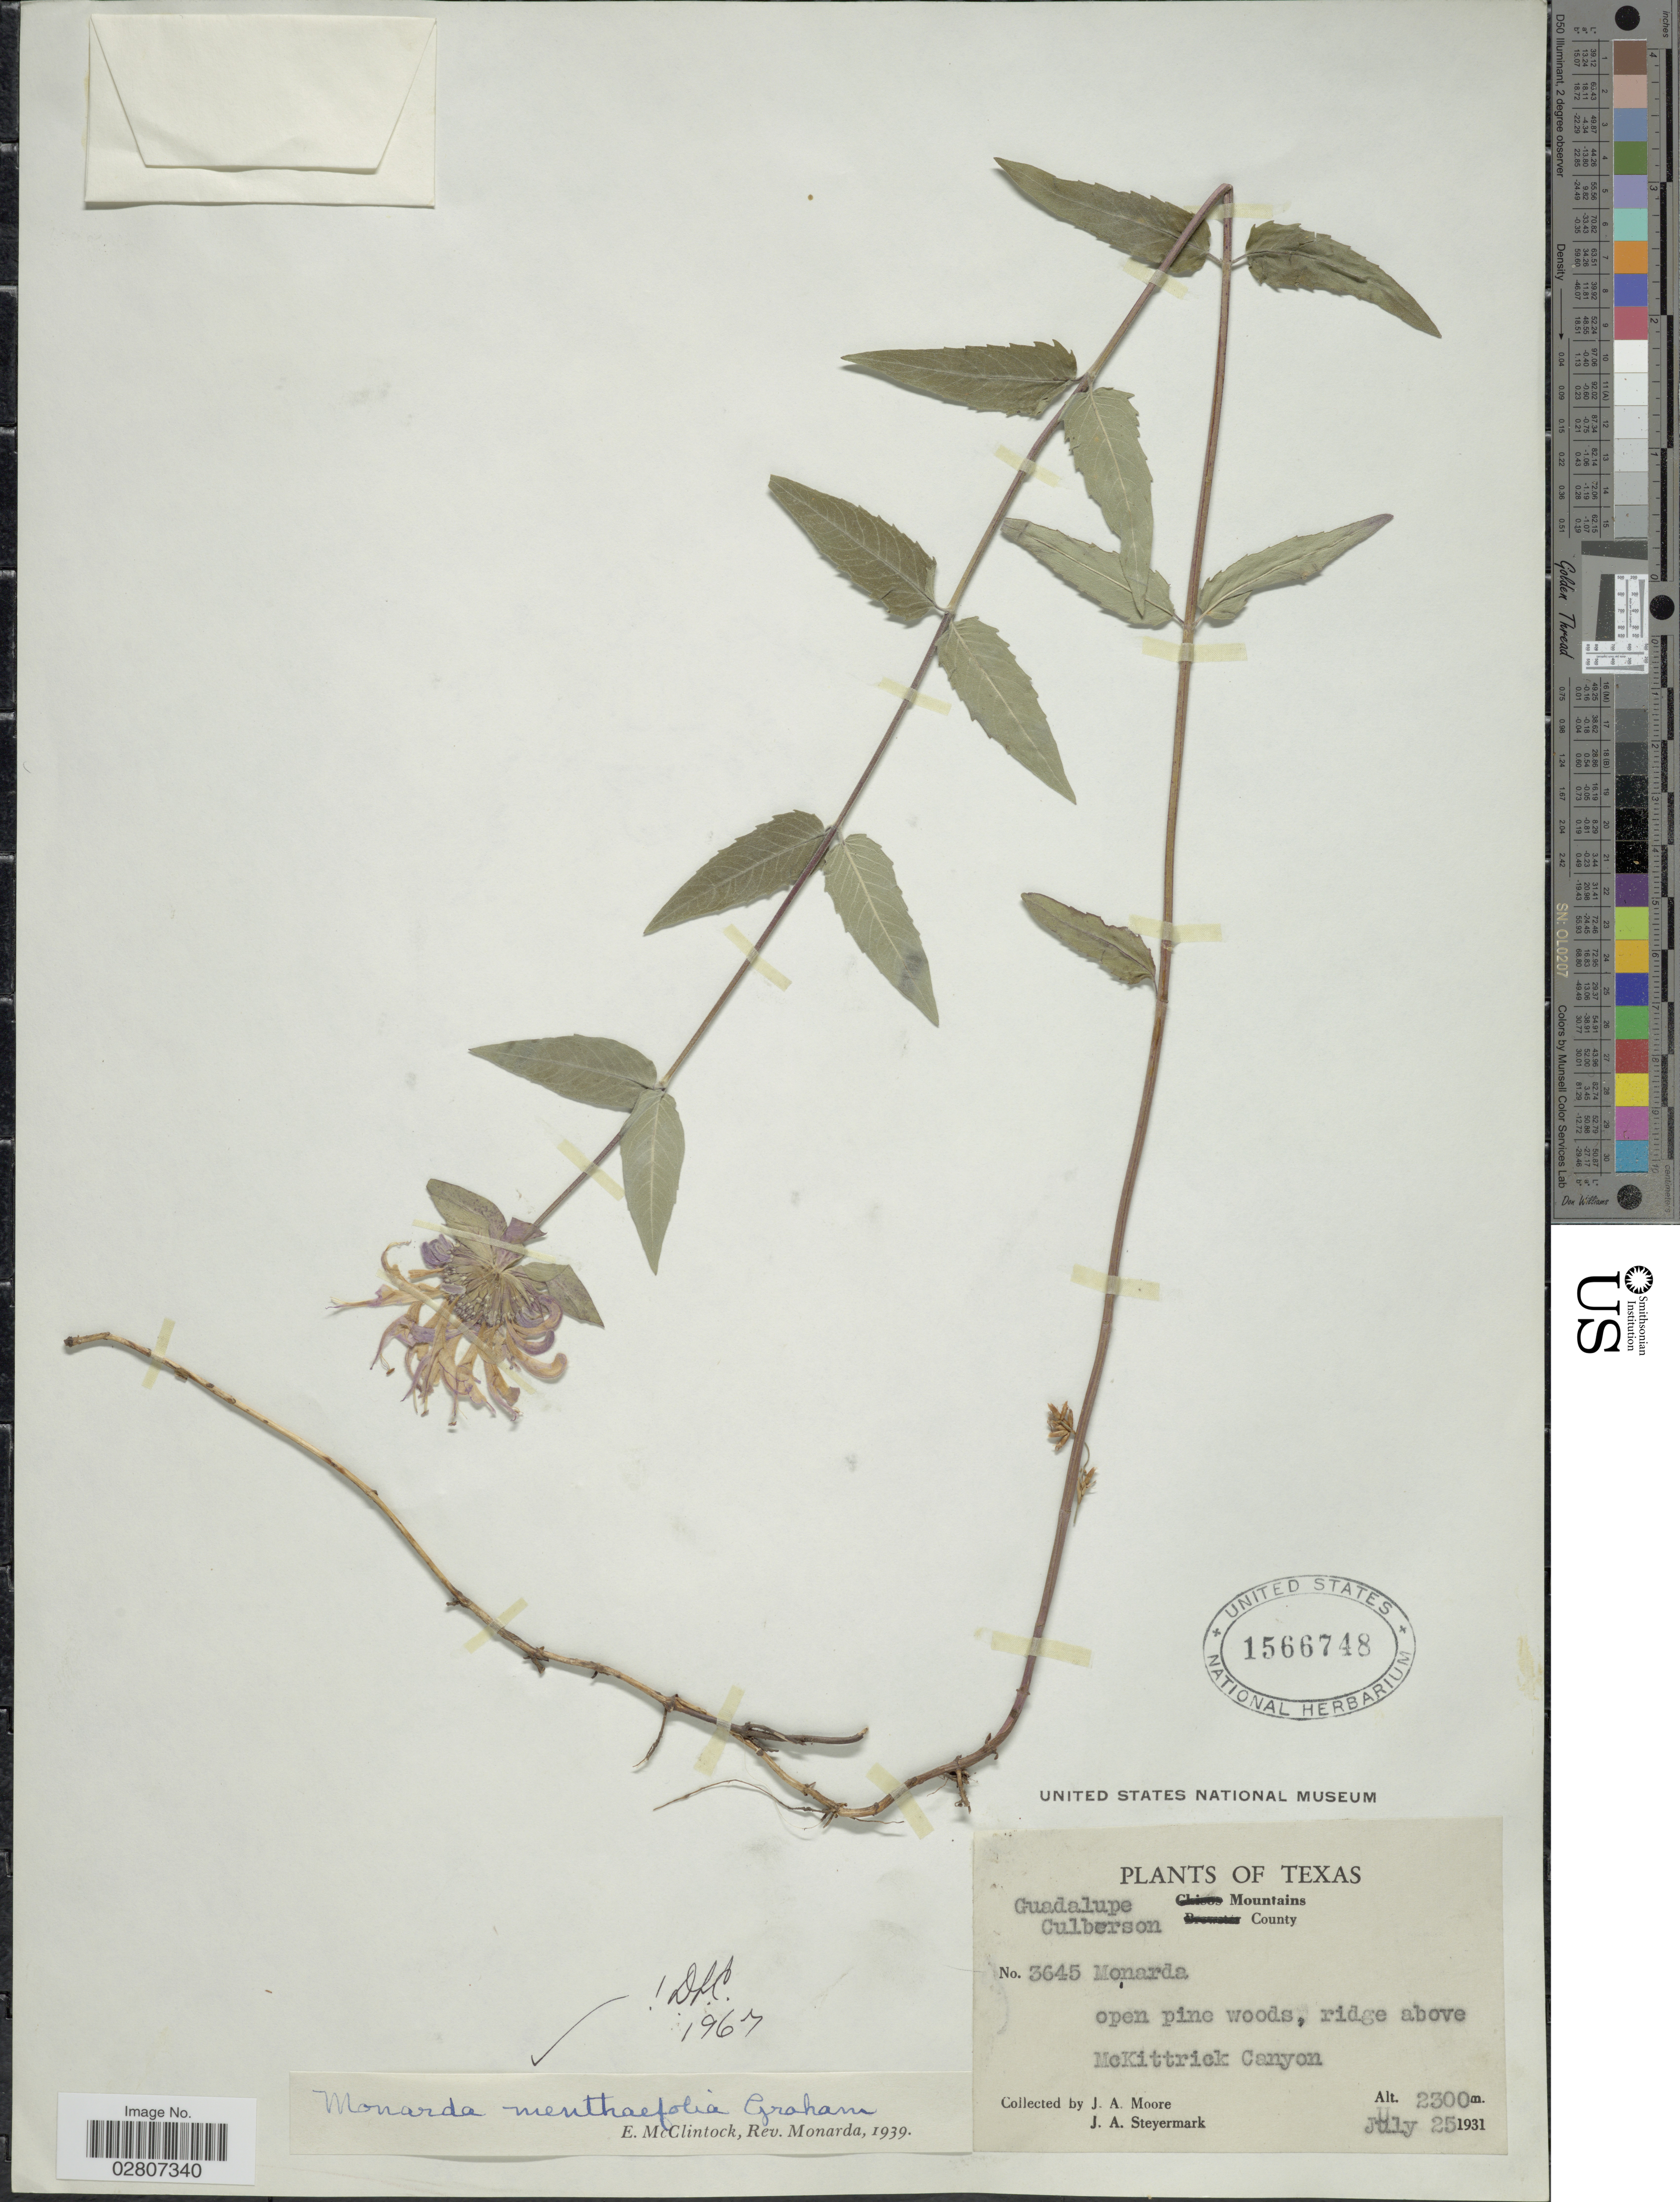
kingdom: Plantae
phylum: Tracheophyta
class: Magnoliopsida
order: Lamiales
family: Lamiaceae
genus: Monarda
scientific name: Monarda fistulosa var. mollis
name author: (L.) L.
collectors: J. A. Moore & J. Steyermark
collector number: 3645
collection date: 1931-07-25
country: United States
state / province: Texas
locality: Guadalupe Mountains. Culberson County. Open pine woods, ridge above McKittrick Canyon.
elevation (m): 2300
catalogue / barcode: US 1566748